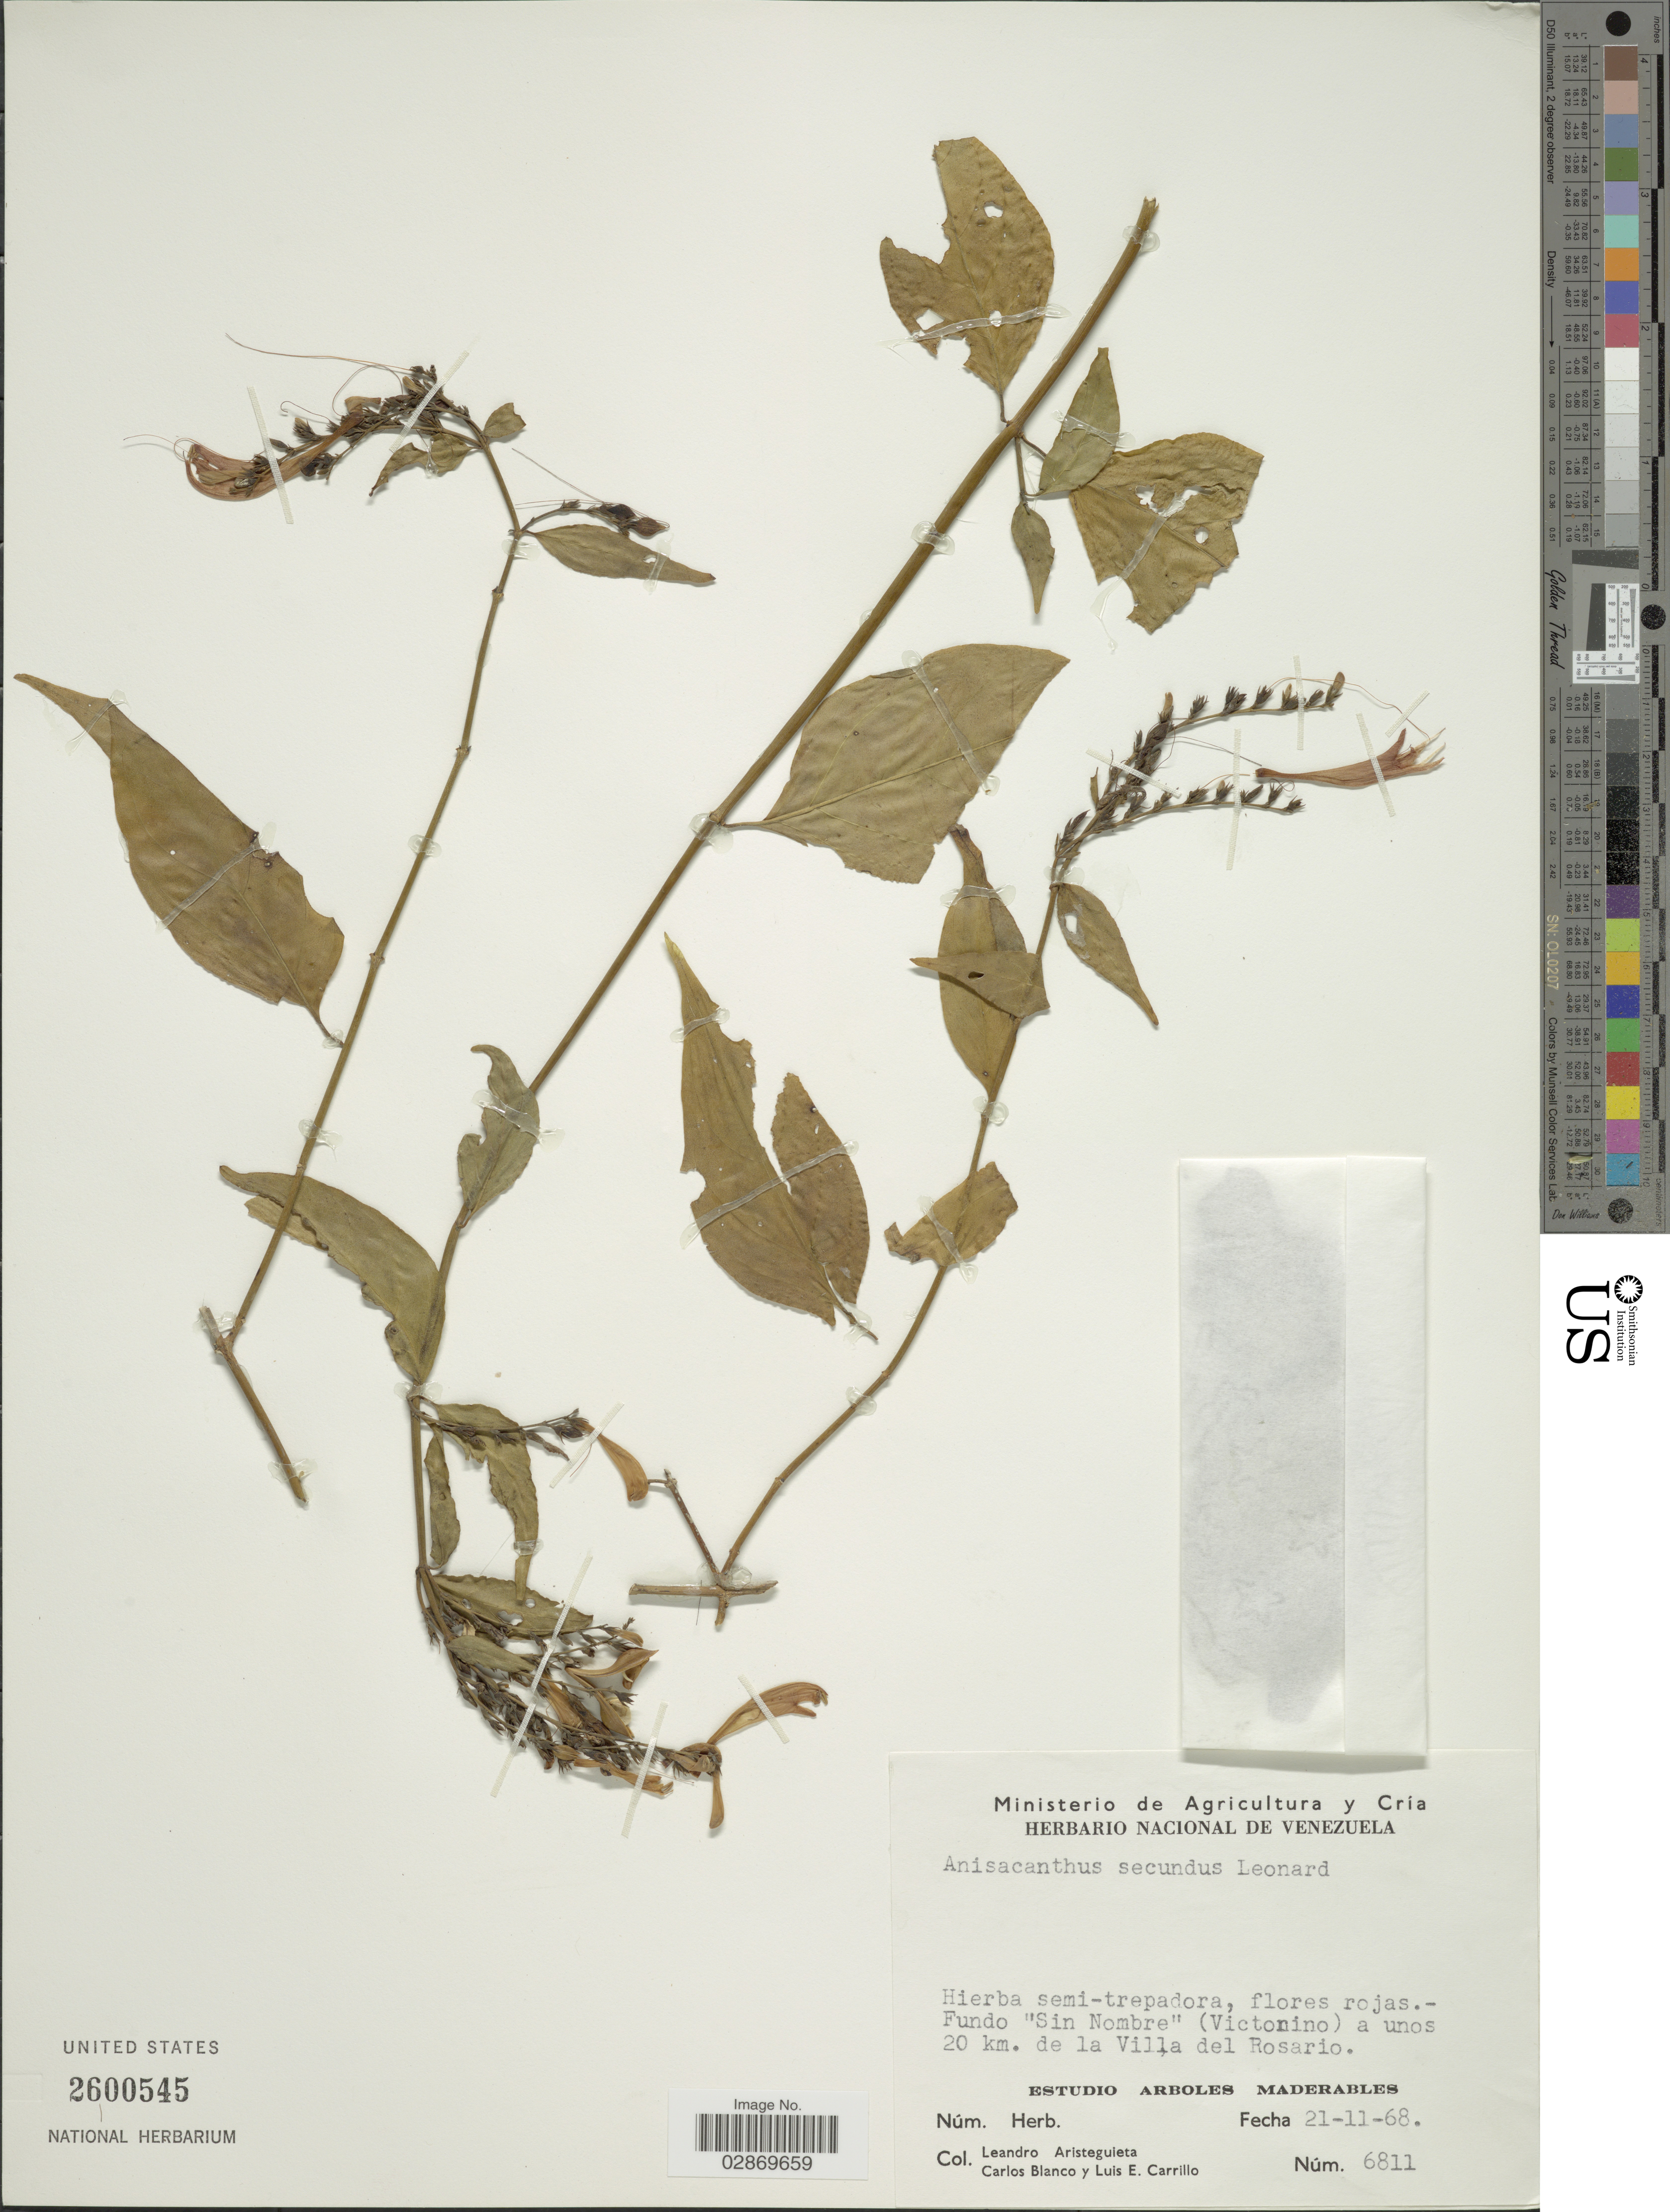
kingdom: Plantae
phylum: Tracheophyta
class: Magnoliopsida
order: Lamiales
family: Acanthaceae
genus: Anisacanthus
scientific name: Anisacanthus secundus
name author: Leonard in A.C. Sm.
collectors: L. Aristeguieta, C. Blanco & L. Carrillo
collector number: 6811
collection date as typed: Transcribed d/m/y: 21/11/68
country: Venezuela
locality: Fundo "Sin Nombre" (Victonino) a unos 20 km. de la Villa del Rosario, Estudio Arboles Maderables.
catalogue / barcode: US 2600545